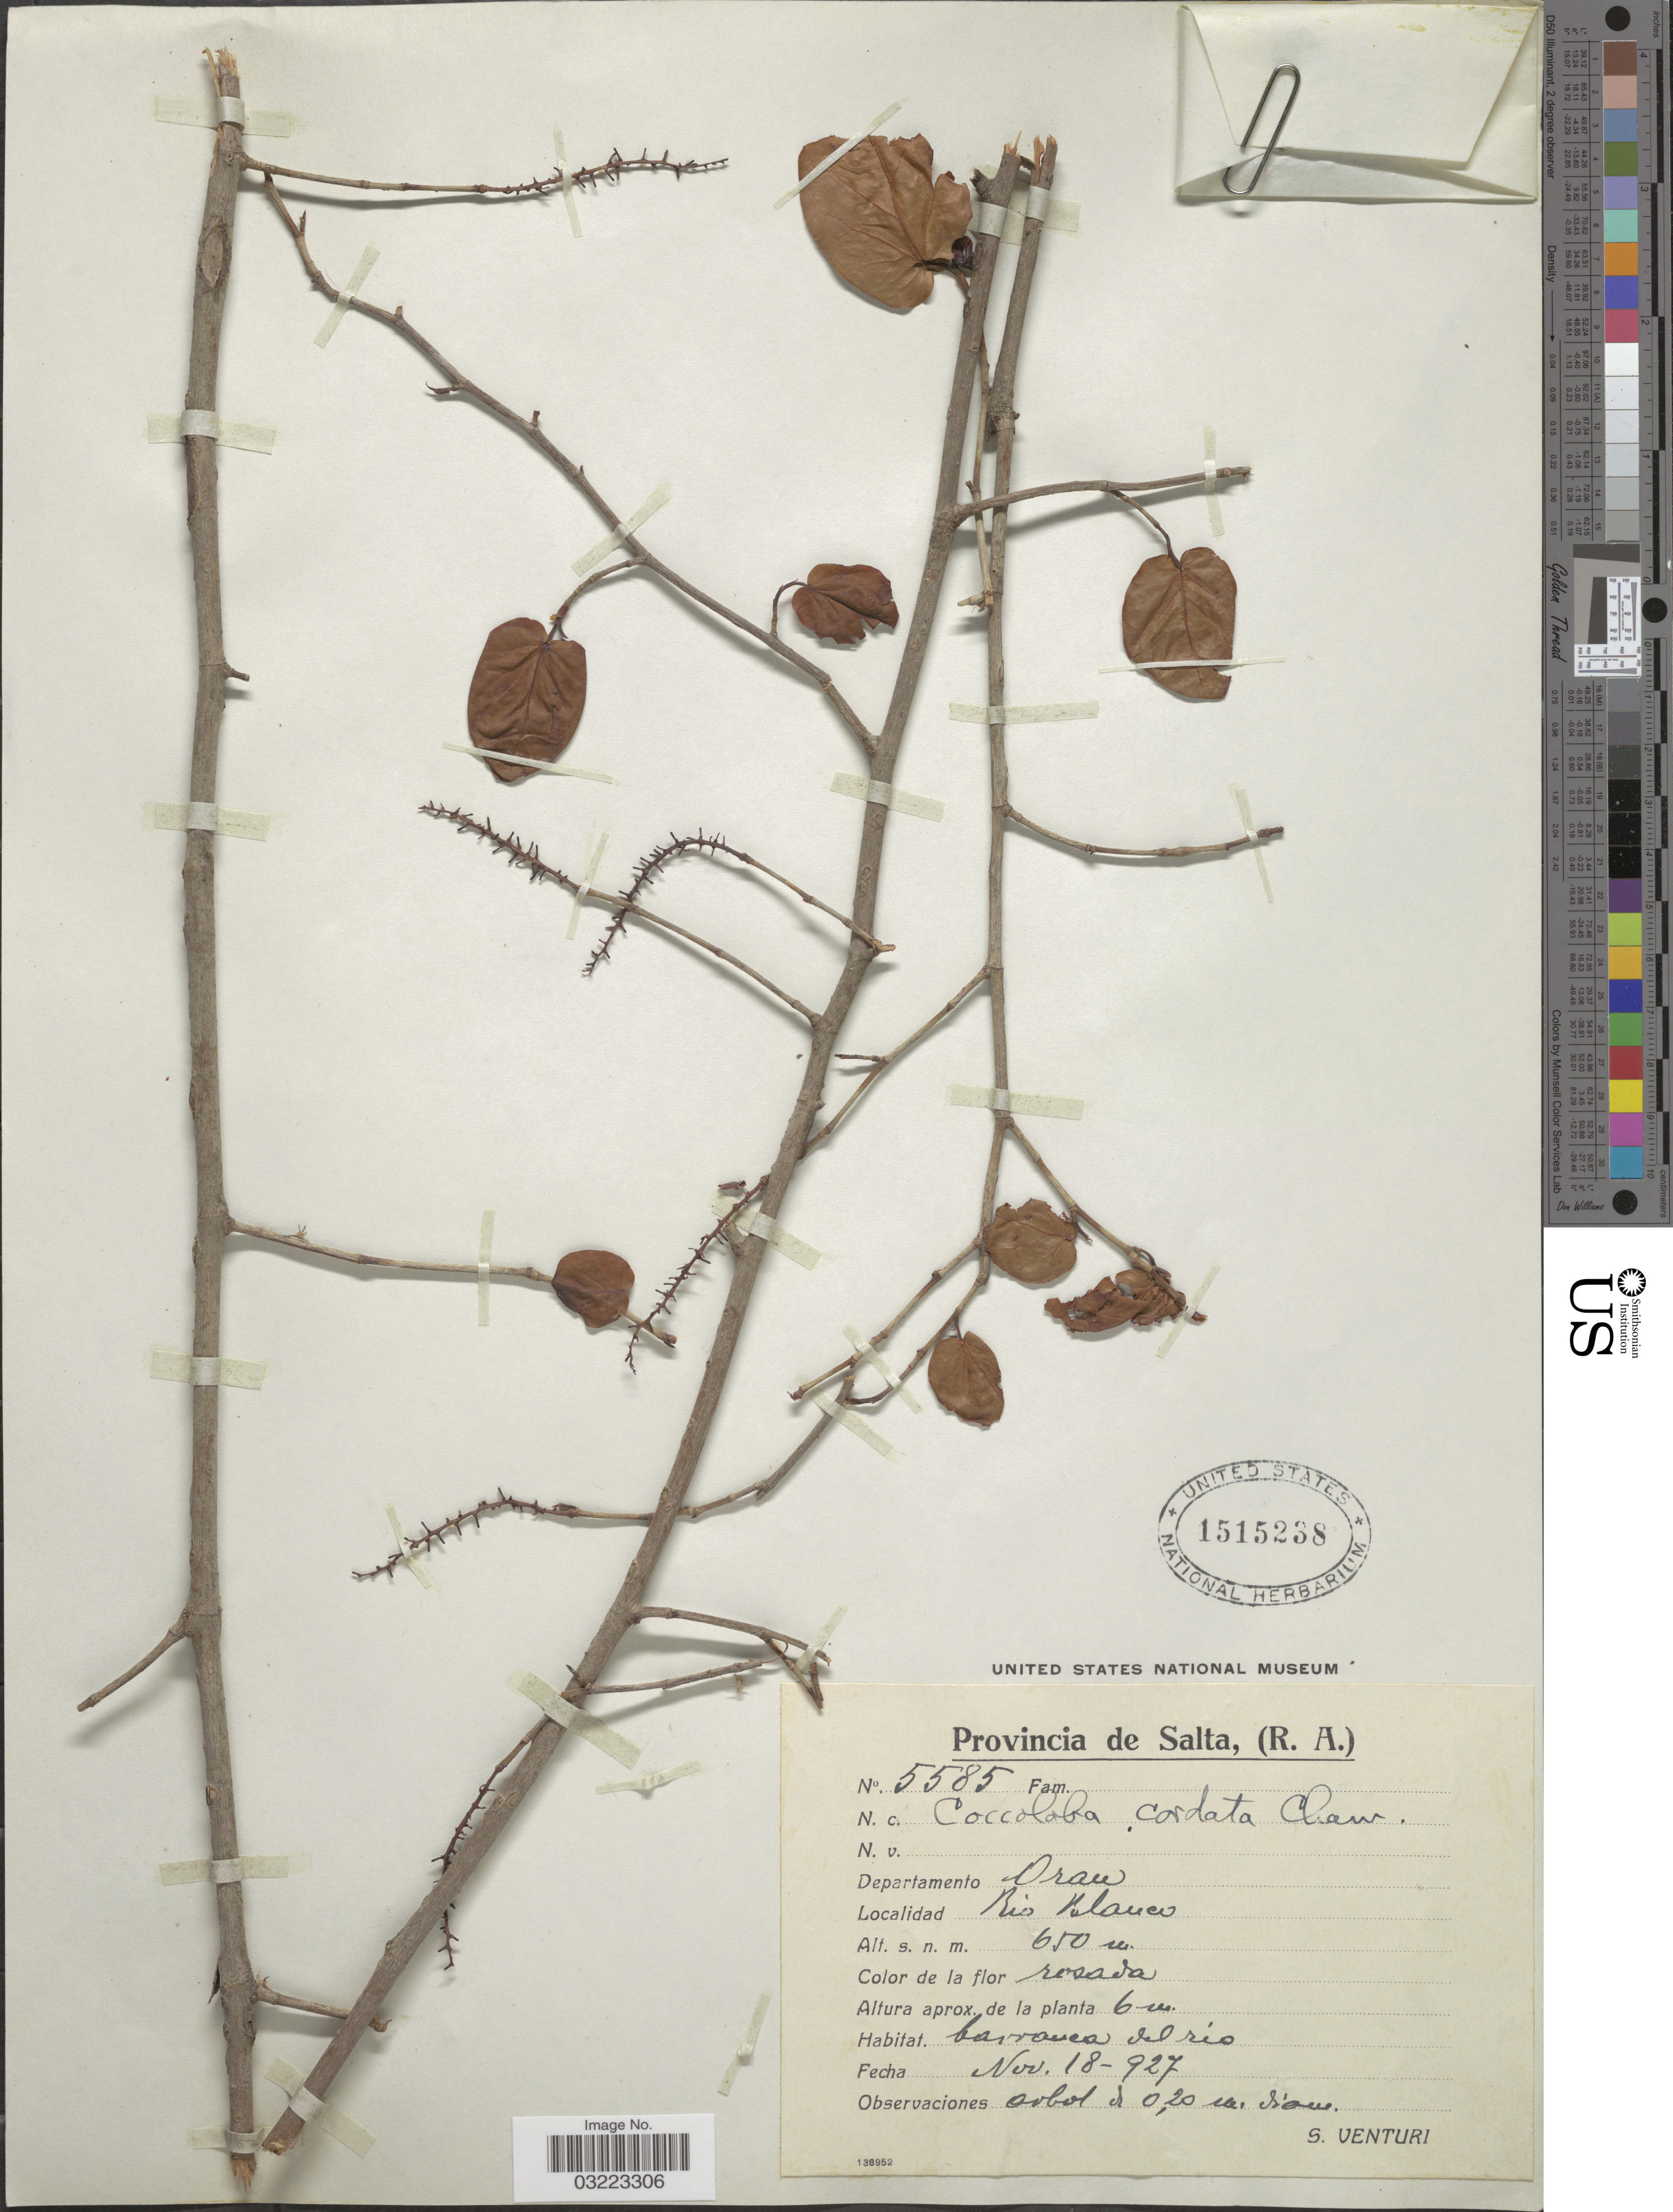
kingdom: Plantae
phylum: Tracheophyta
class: Magnoliopsida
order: Caryophyllales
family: Polygonaceae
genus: Coccoloba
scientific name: Coccoloba cordata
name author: Cham.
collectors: S. Venturi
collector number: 5585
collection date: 1927-11-18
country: Argentina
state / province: Salta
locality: Departamento Oran. Rio Blanco.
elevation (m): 650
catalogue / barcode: US 1515238